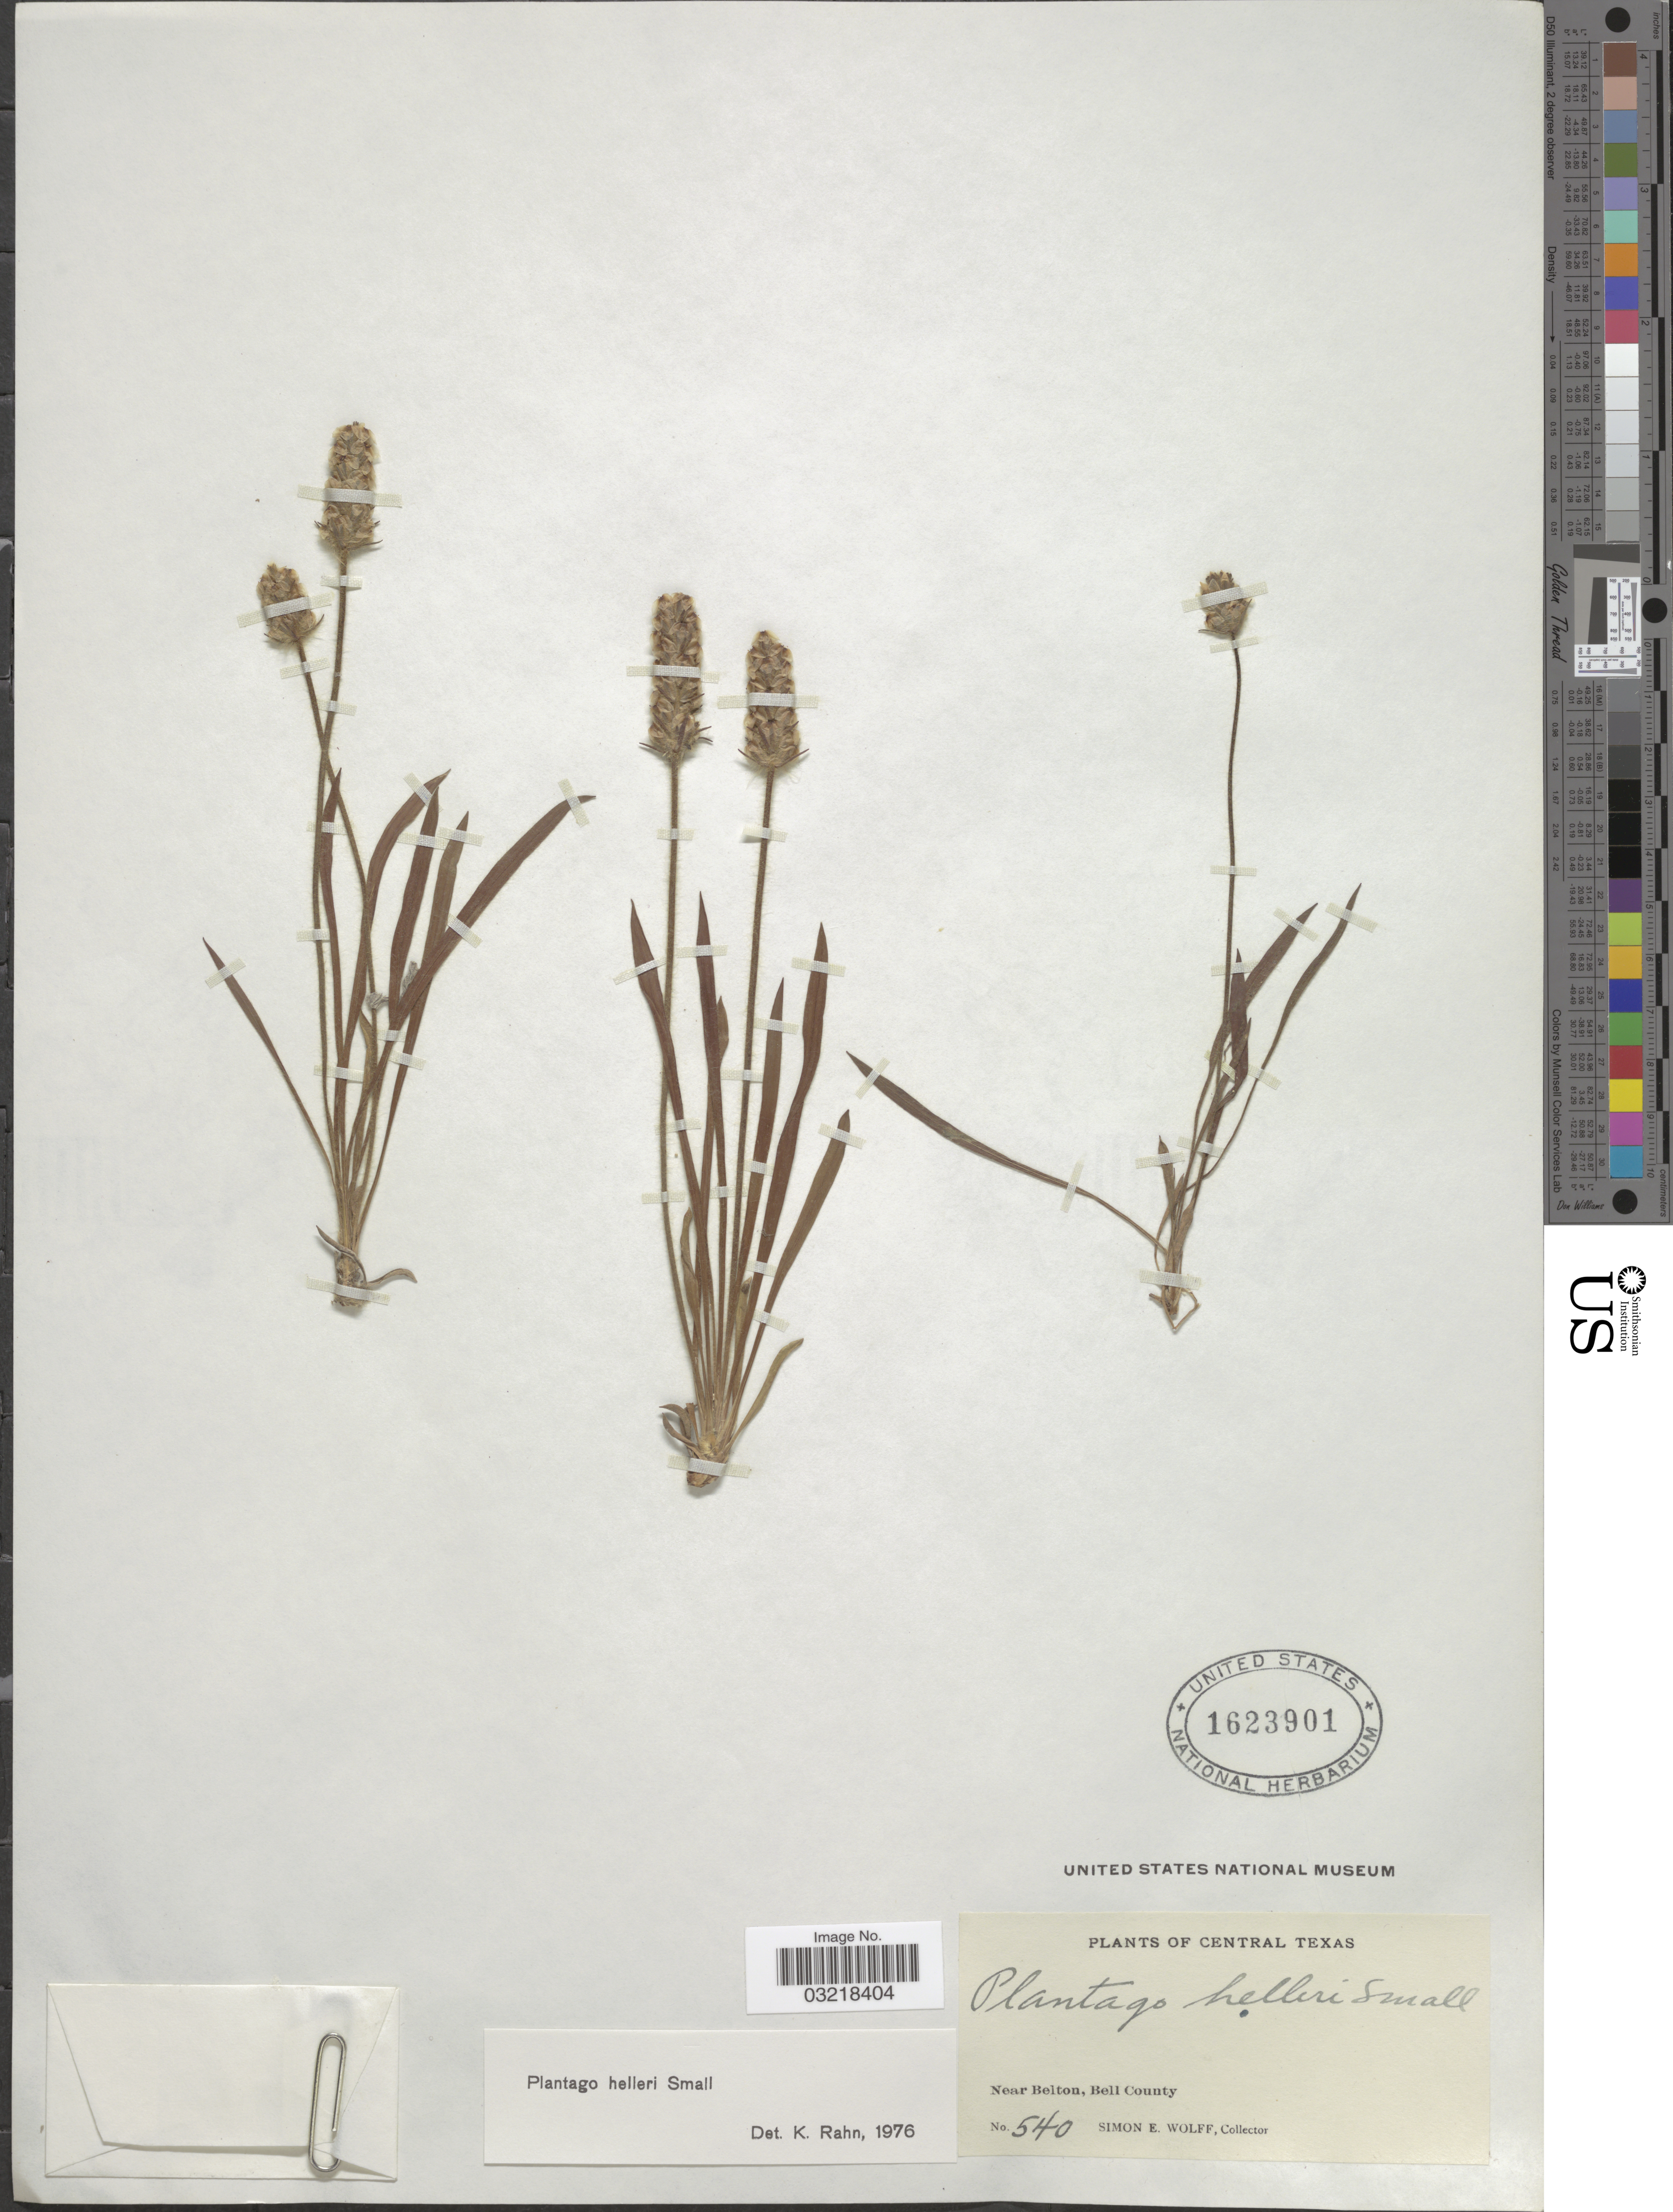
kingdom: Plantae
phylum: Tracheophyta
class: Magnoliopsida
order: Lamiales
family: Plantaginaceae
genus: Plantago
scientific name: Plantago helleri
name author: Small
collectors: S. E. Wolff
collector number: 540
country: United States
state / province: Texas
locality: Central Texas. Near Belton, Bell County.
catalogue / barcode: US 1623901